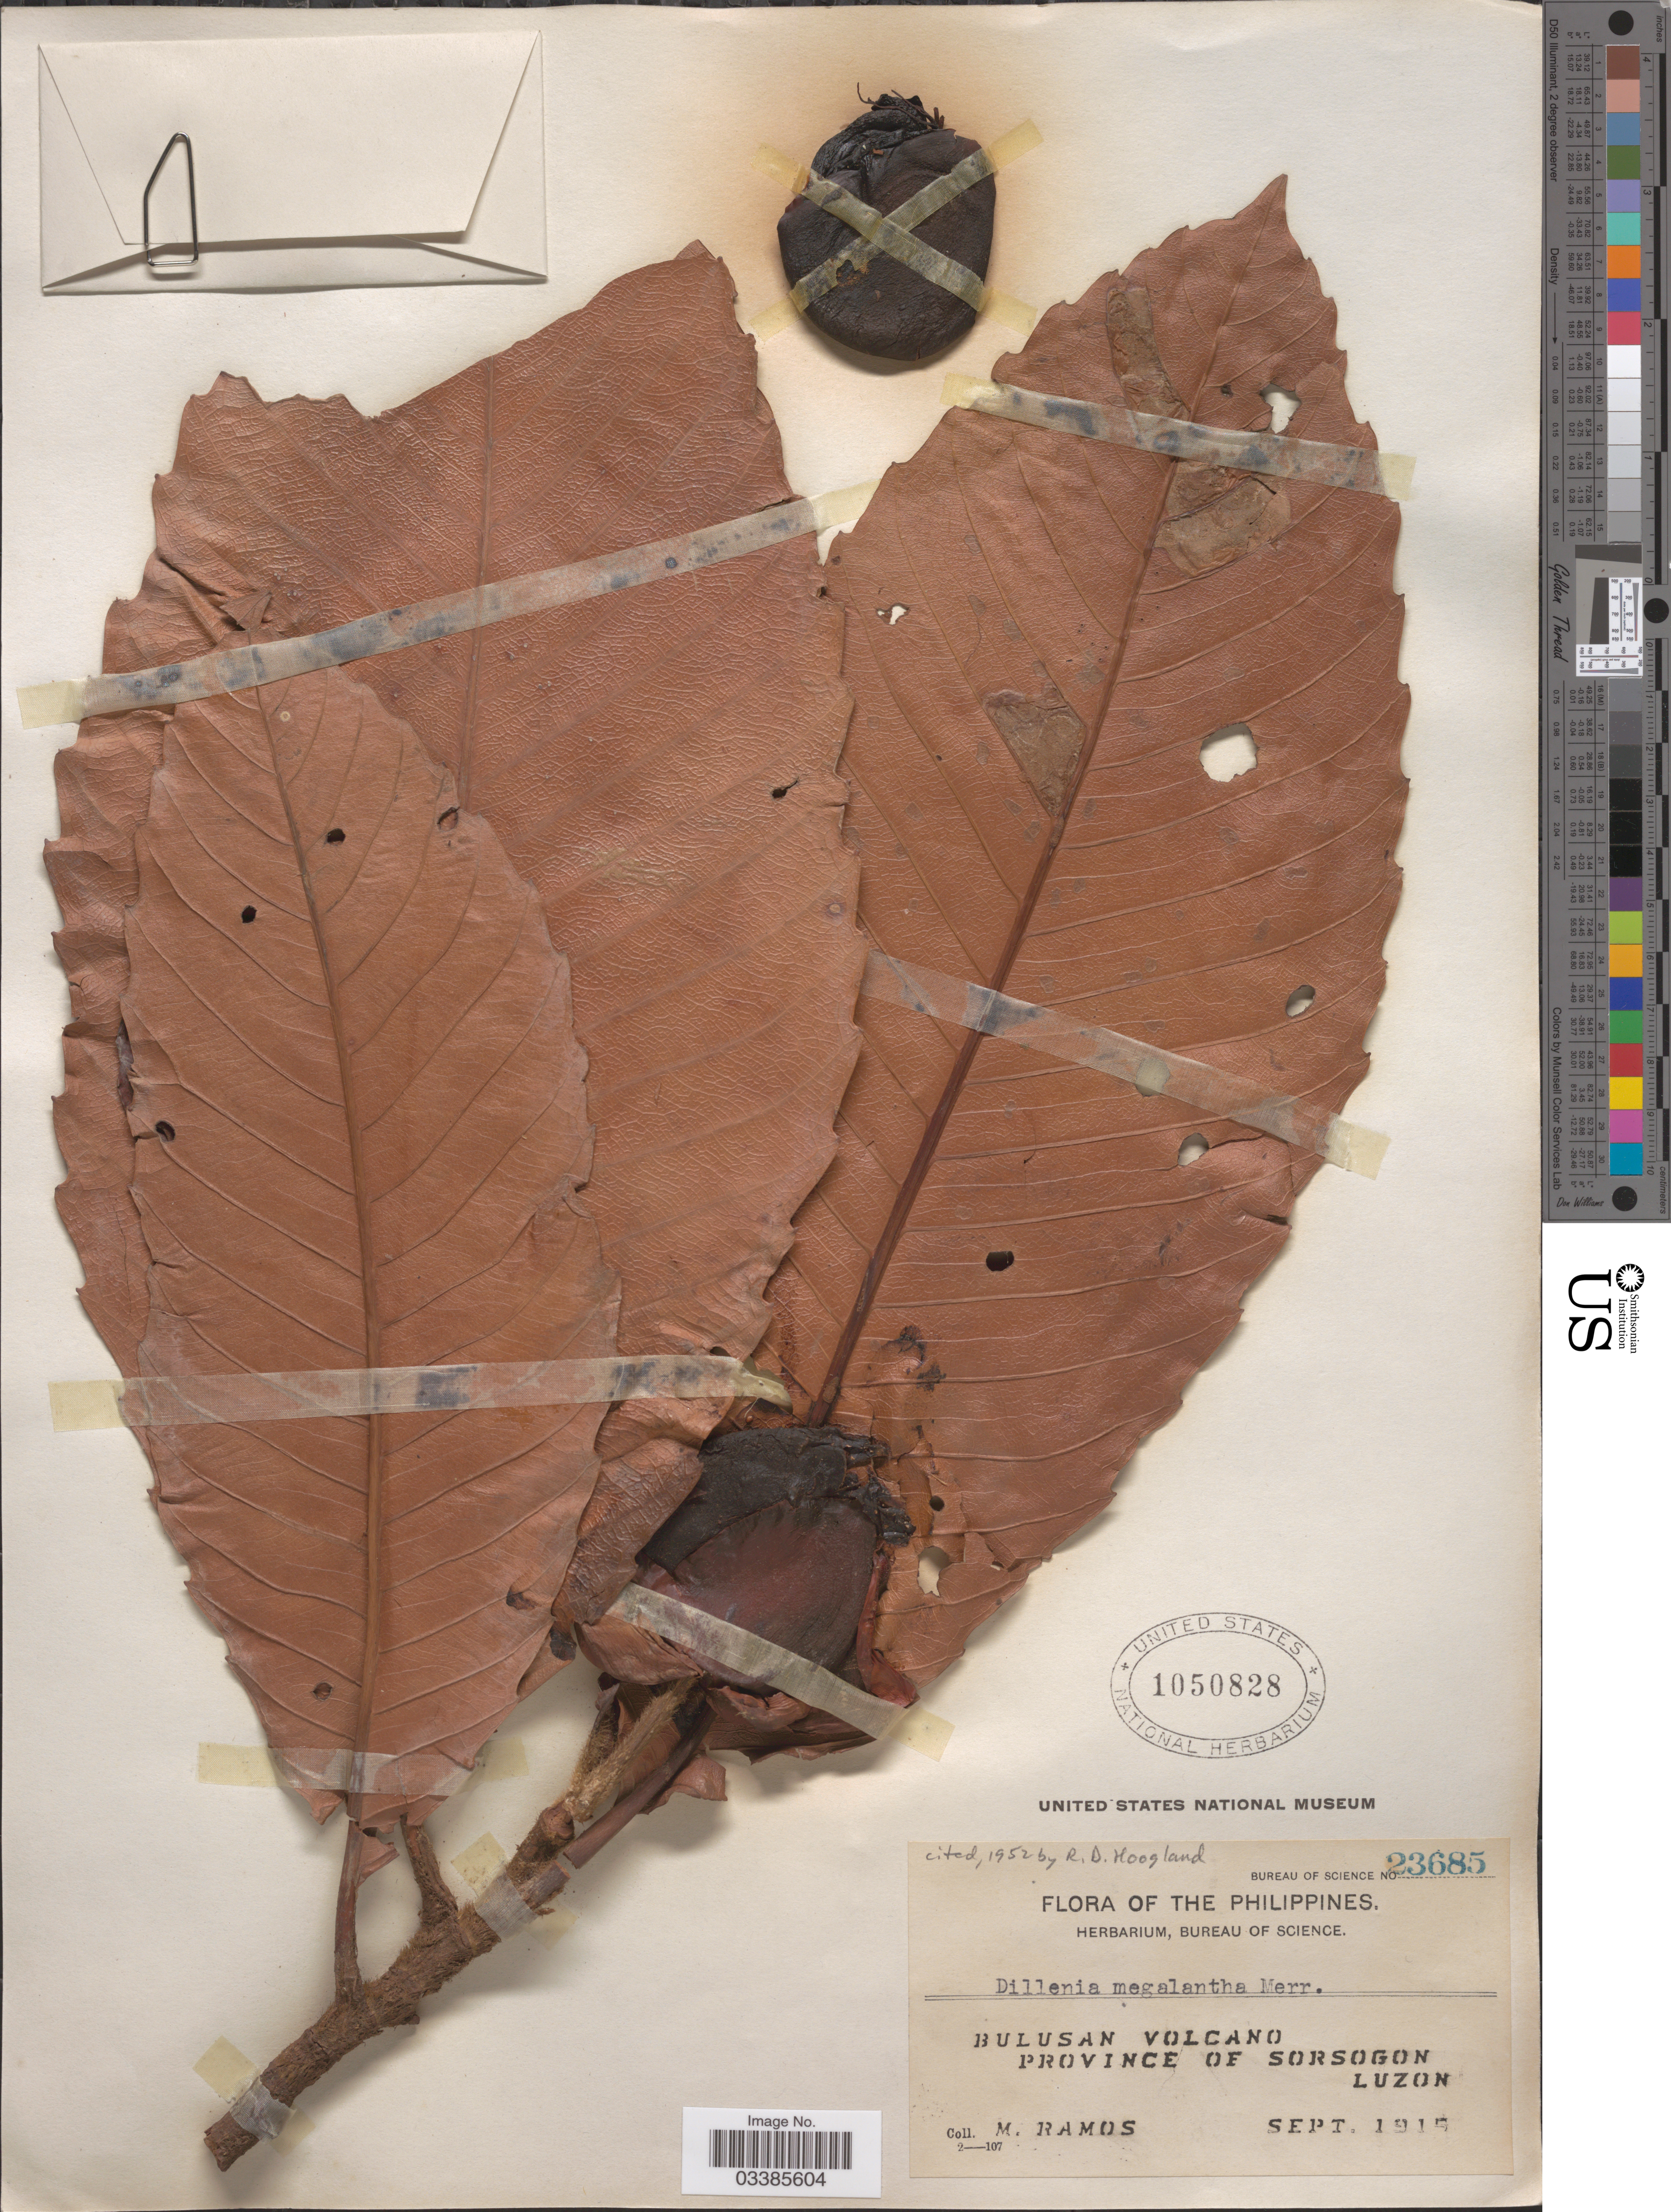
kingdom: Plantae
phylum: Tracheophyta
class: Magnoliopsida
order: Dilleniales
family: Dilleniaceae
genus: Dillenia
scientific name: Dillenia megalantha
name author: Merr.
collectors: M. Ramos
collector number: Bureau of Science 23685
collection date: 1915-09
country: Philippines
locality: Bulusan Volcano. Province of Sorsogon. Luzon.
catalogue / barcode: US 1050828